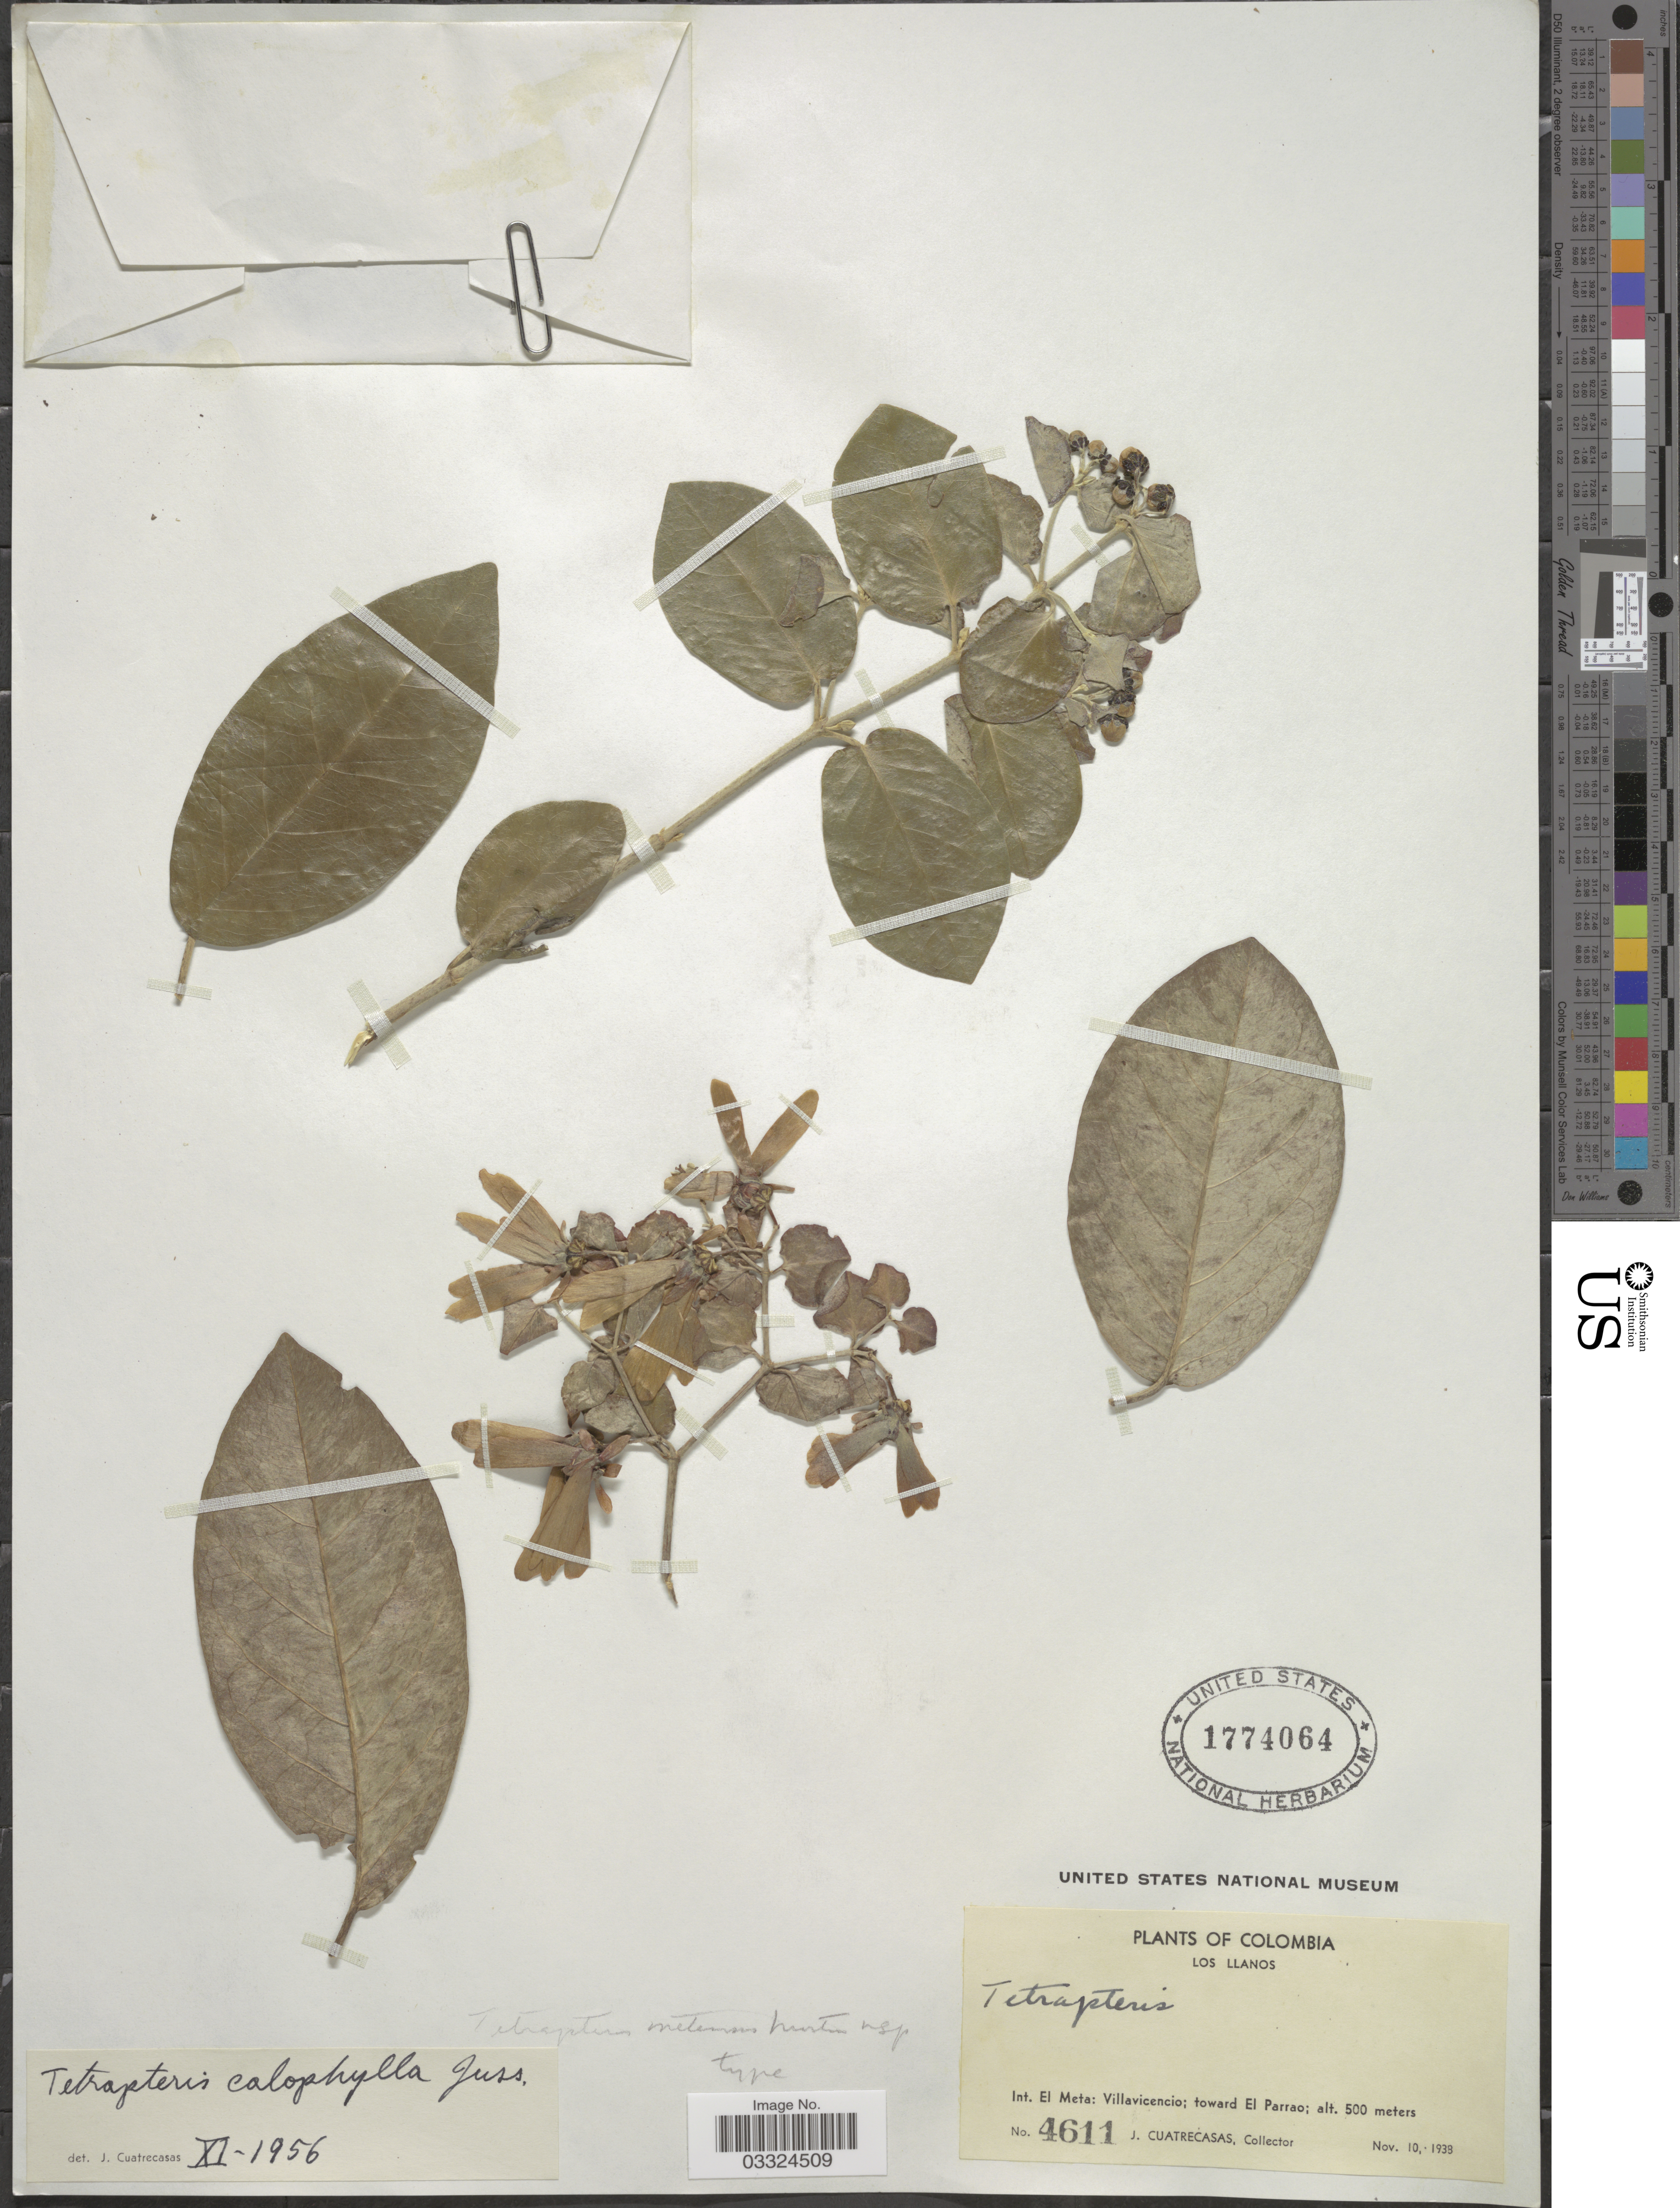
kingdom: Plantae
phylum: Tracheophyta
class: Magnoliopsida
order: Malpighiales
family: Malpighiaceae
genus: Tetrapterys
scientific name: Tetrapterys calophylla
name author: A. Juss.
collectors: J. Cuatrecasas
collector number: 4611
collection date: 1938-11-10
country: Colombia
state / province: Meta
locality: Los Llanos. Int. El Meta: Villavicencio; toward El Parrao.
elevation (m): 500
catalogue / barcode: US 1774064